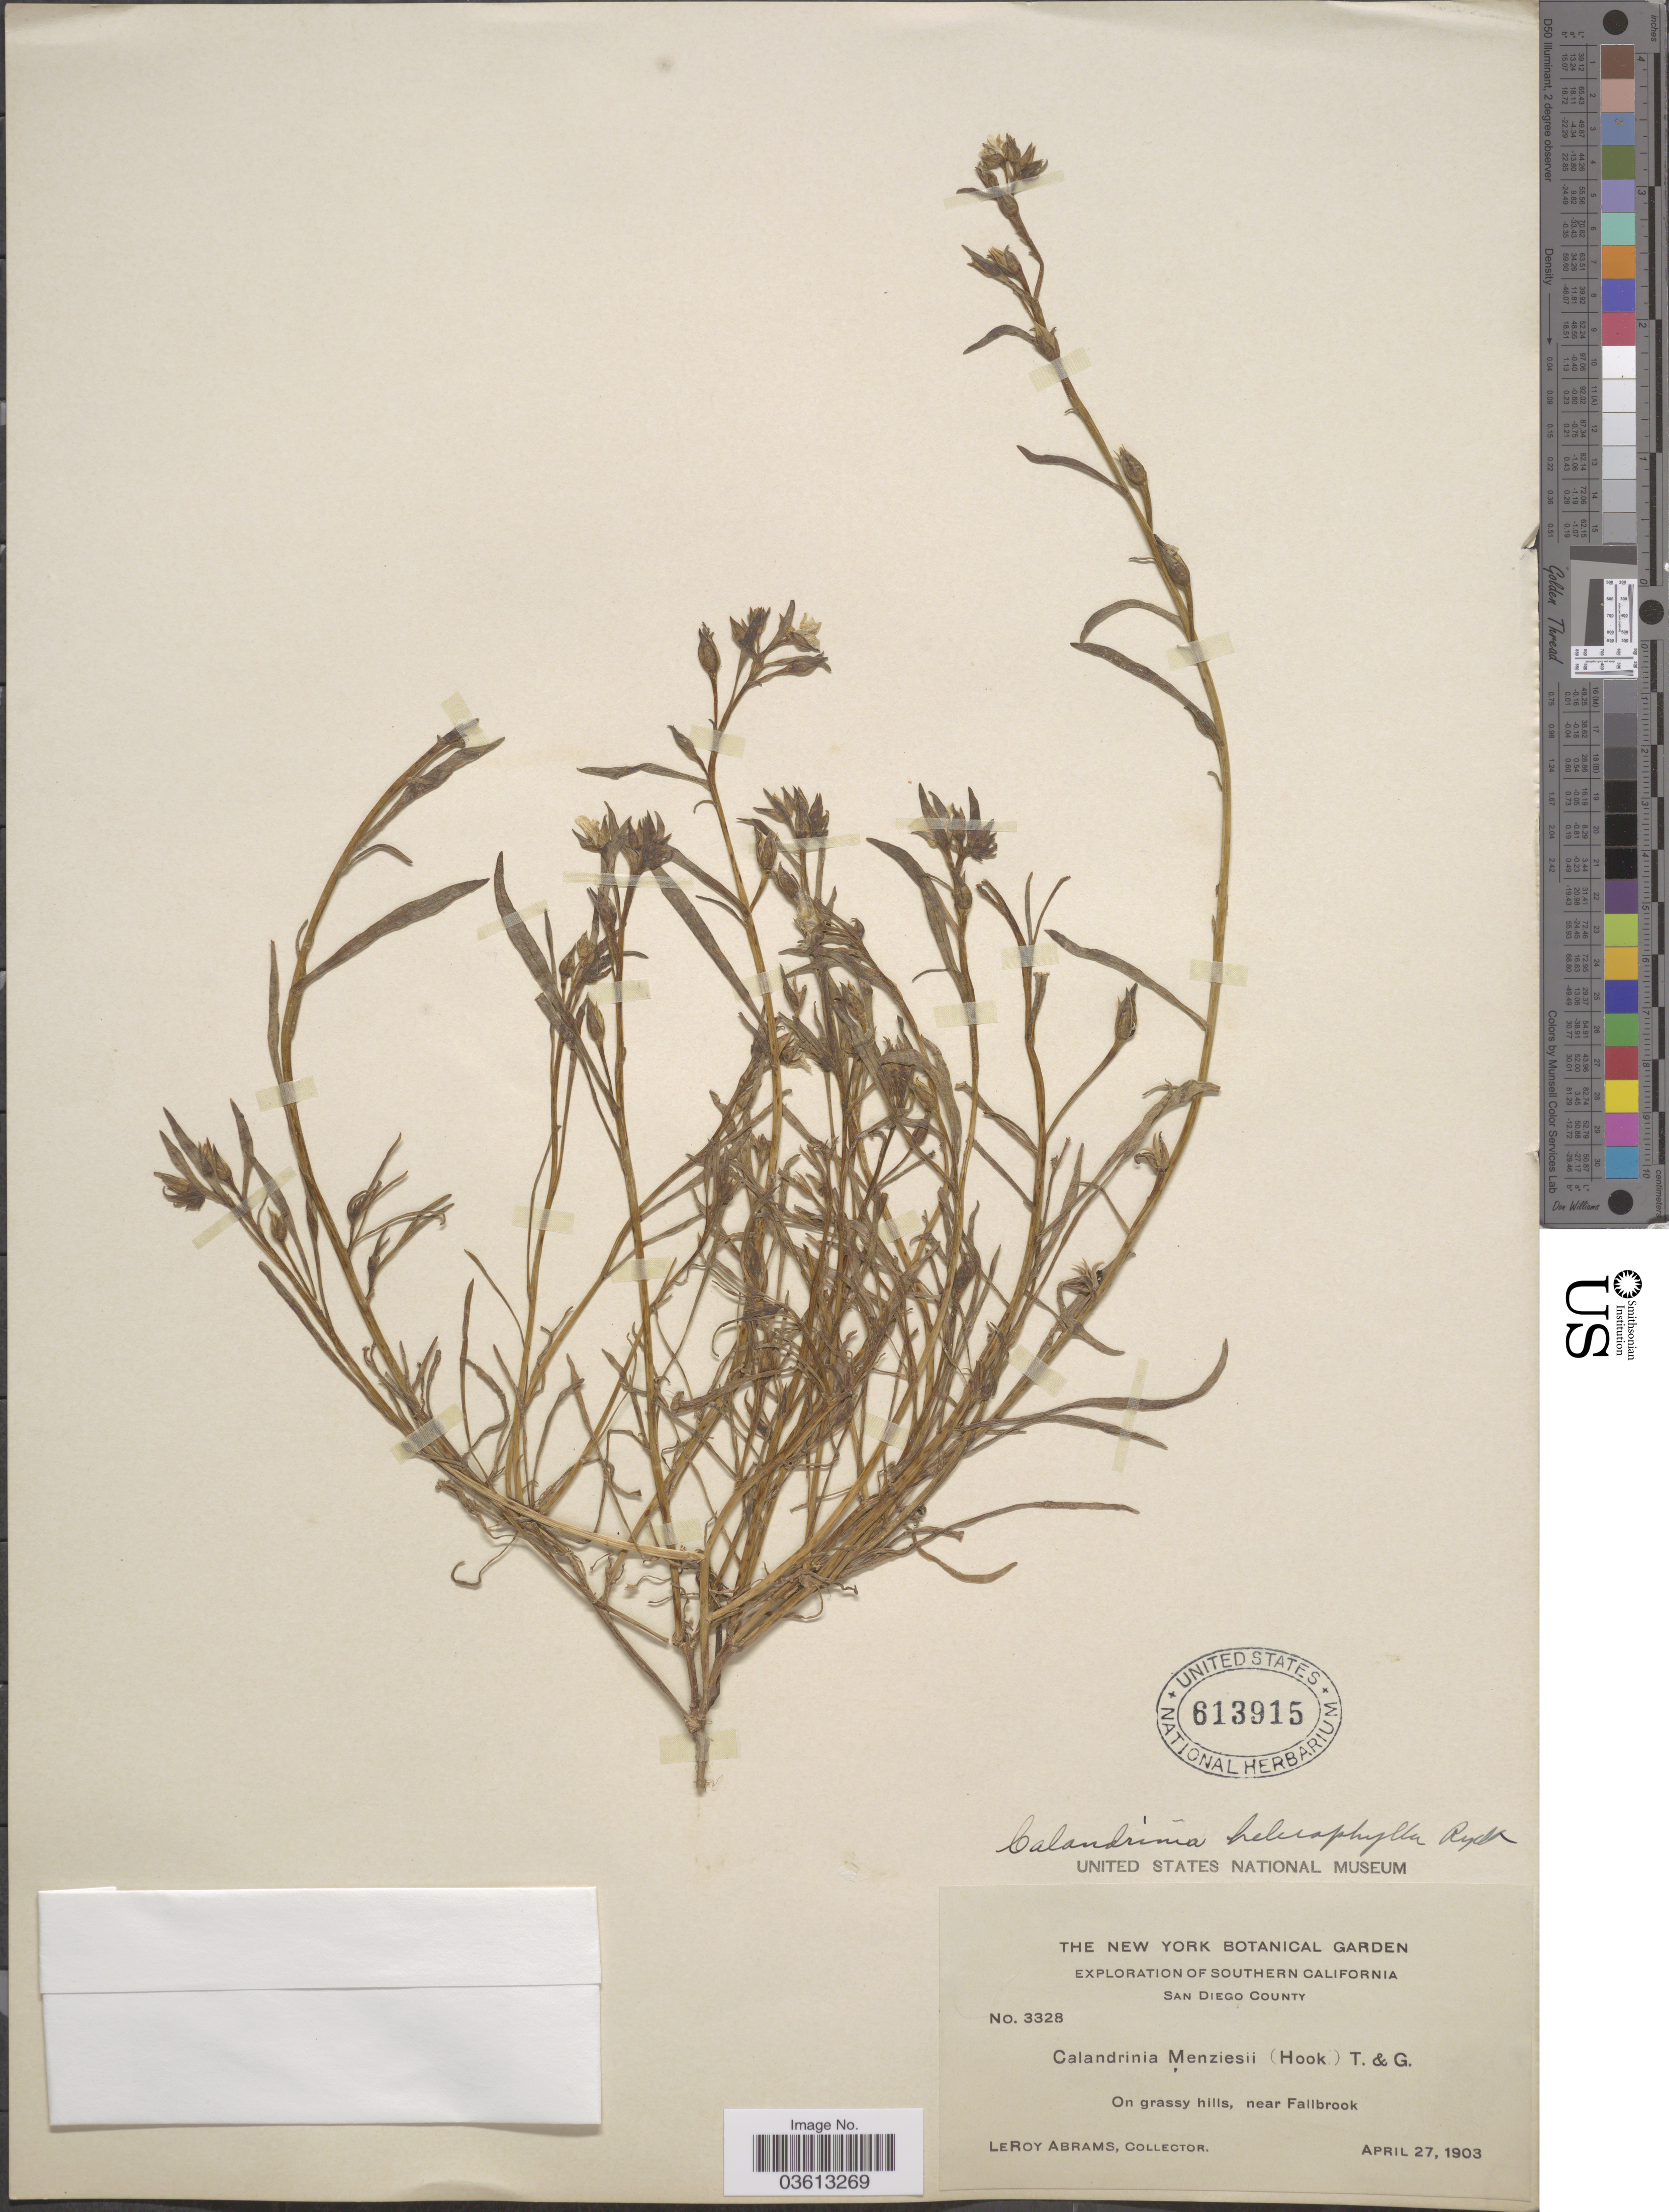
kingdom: Plantae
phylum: Tracheophyta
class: Magnoliopsida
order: Caryophyllales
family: Montiaceae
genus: Calandrinia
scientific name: Calandrinia ciliata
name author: (Ruiz & Pav.) DC.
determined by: Strong, Mark T., (BOT), Smithsonian Institution - National Museum of Natural History (UNITED STATES)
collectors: L. Abrams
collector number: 3328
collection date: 1903-04-27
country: United States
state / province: California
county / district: San Diego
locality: Southern California. San Diego County. On grassy hills, near Fallbrook.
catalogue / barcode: US 613915